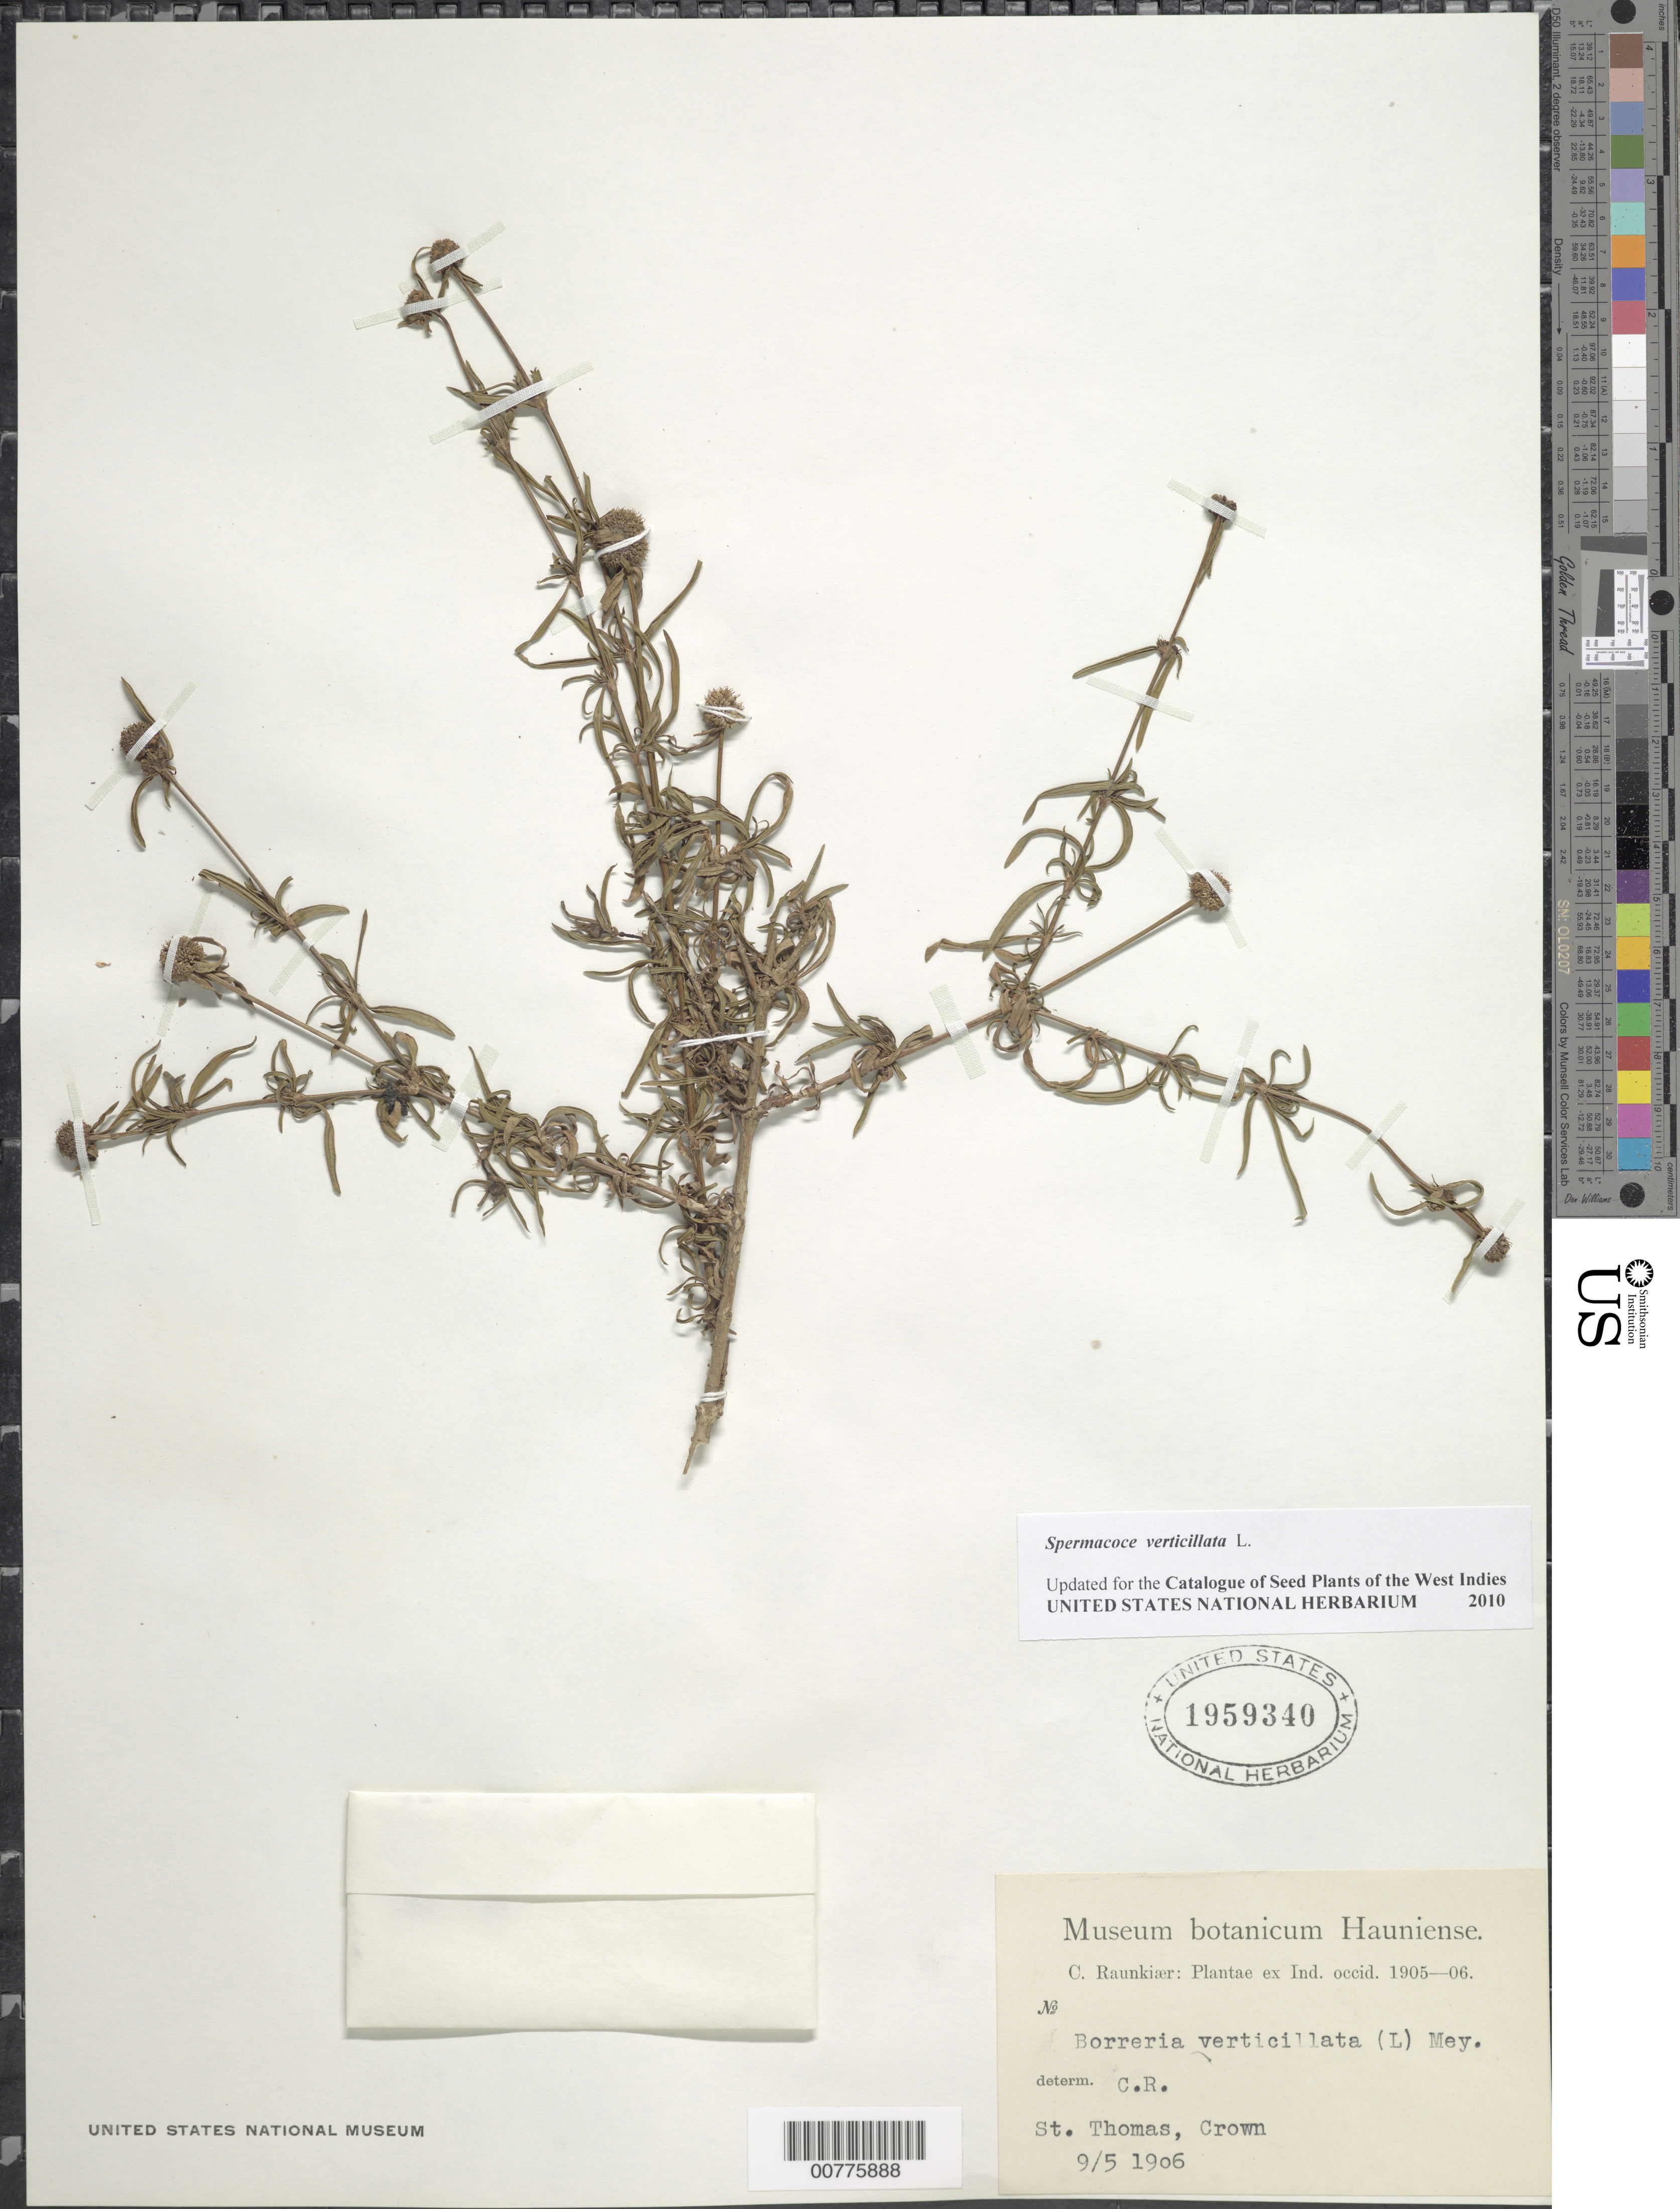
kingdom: Plantae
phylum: Tracheophyta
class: Magnoliopsida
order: Gentianales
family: Rubiaceae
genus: Spermacoce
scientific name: Spermacoce verticillata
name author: L.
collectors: C. Raunkiær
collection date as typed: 09 May 1906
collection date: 1906-05-09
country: U.S. Virgin Islands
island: St. Thomas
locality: Crown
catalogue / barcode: US 1959340